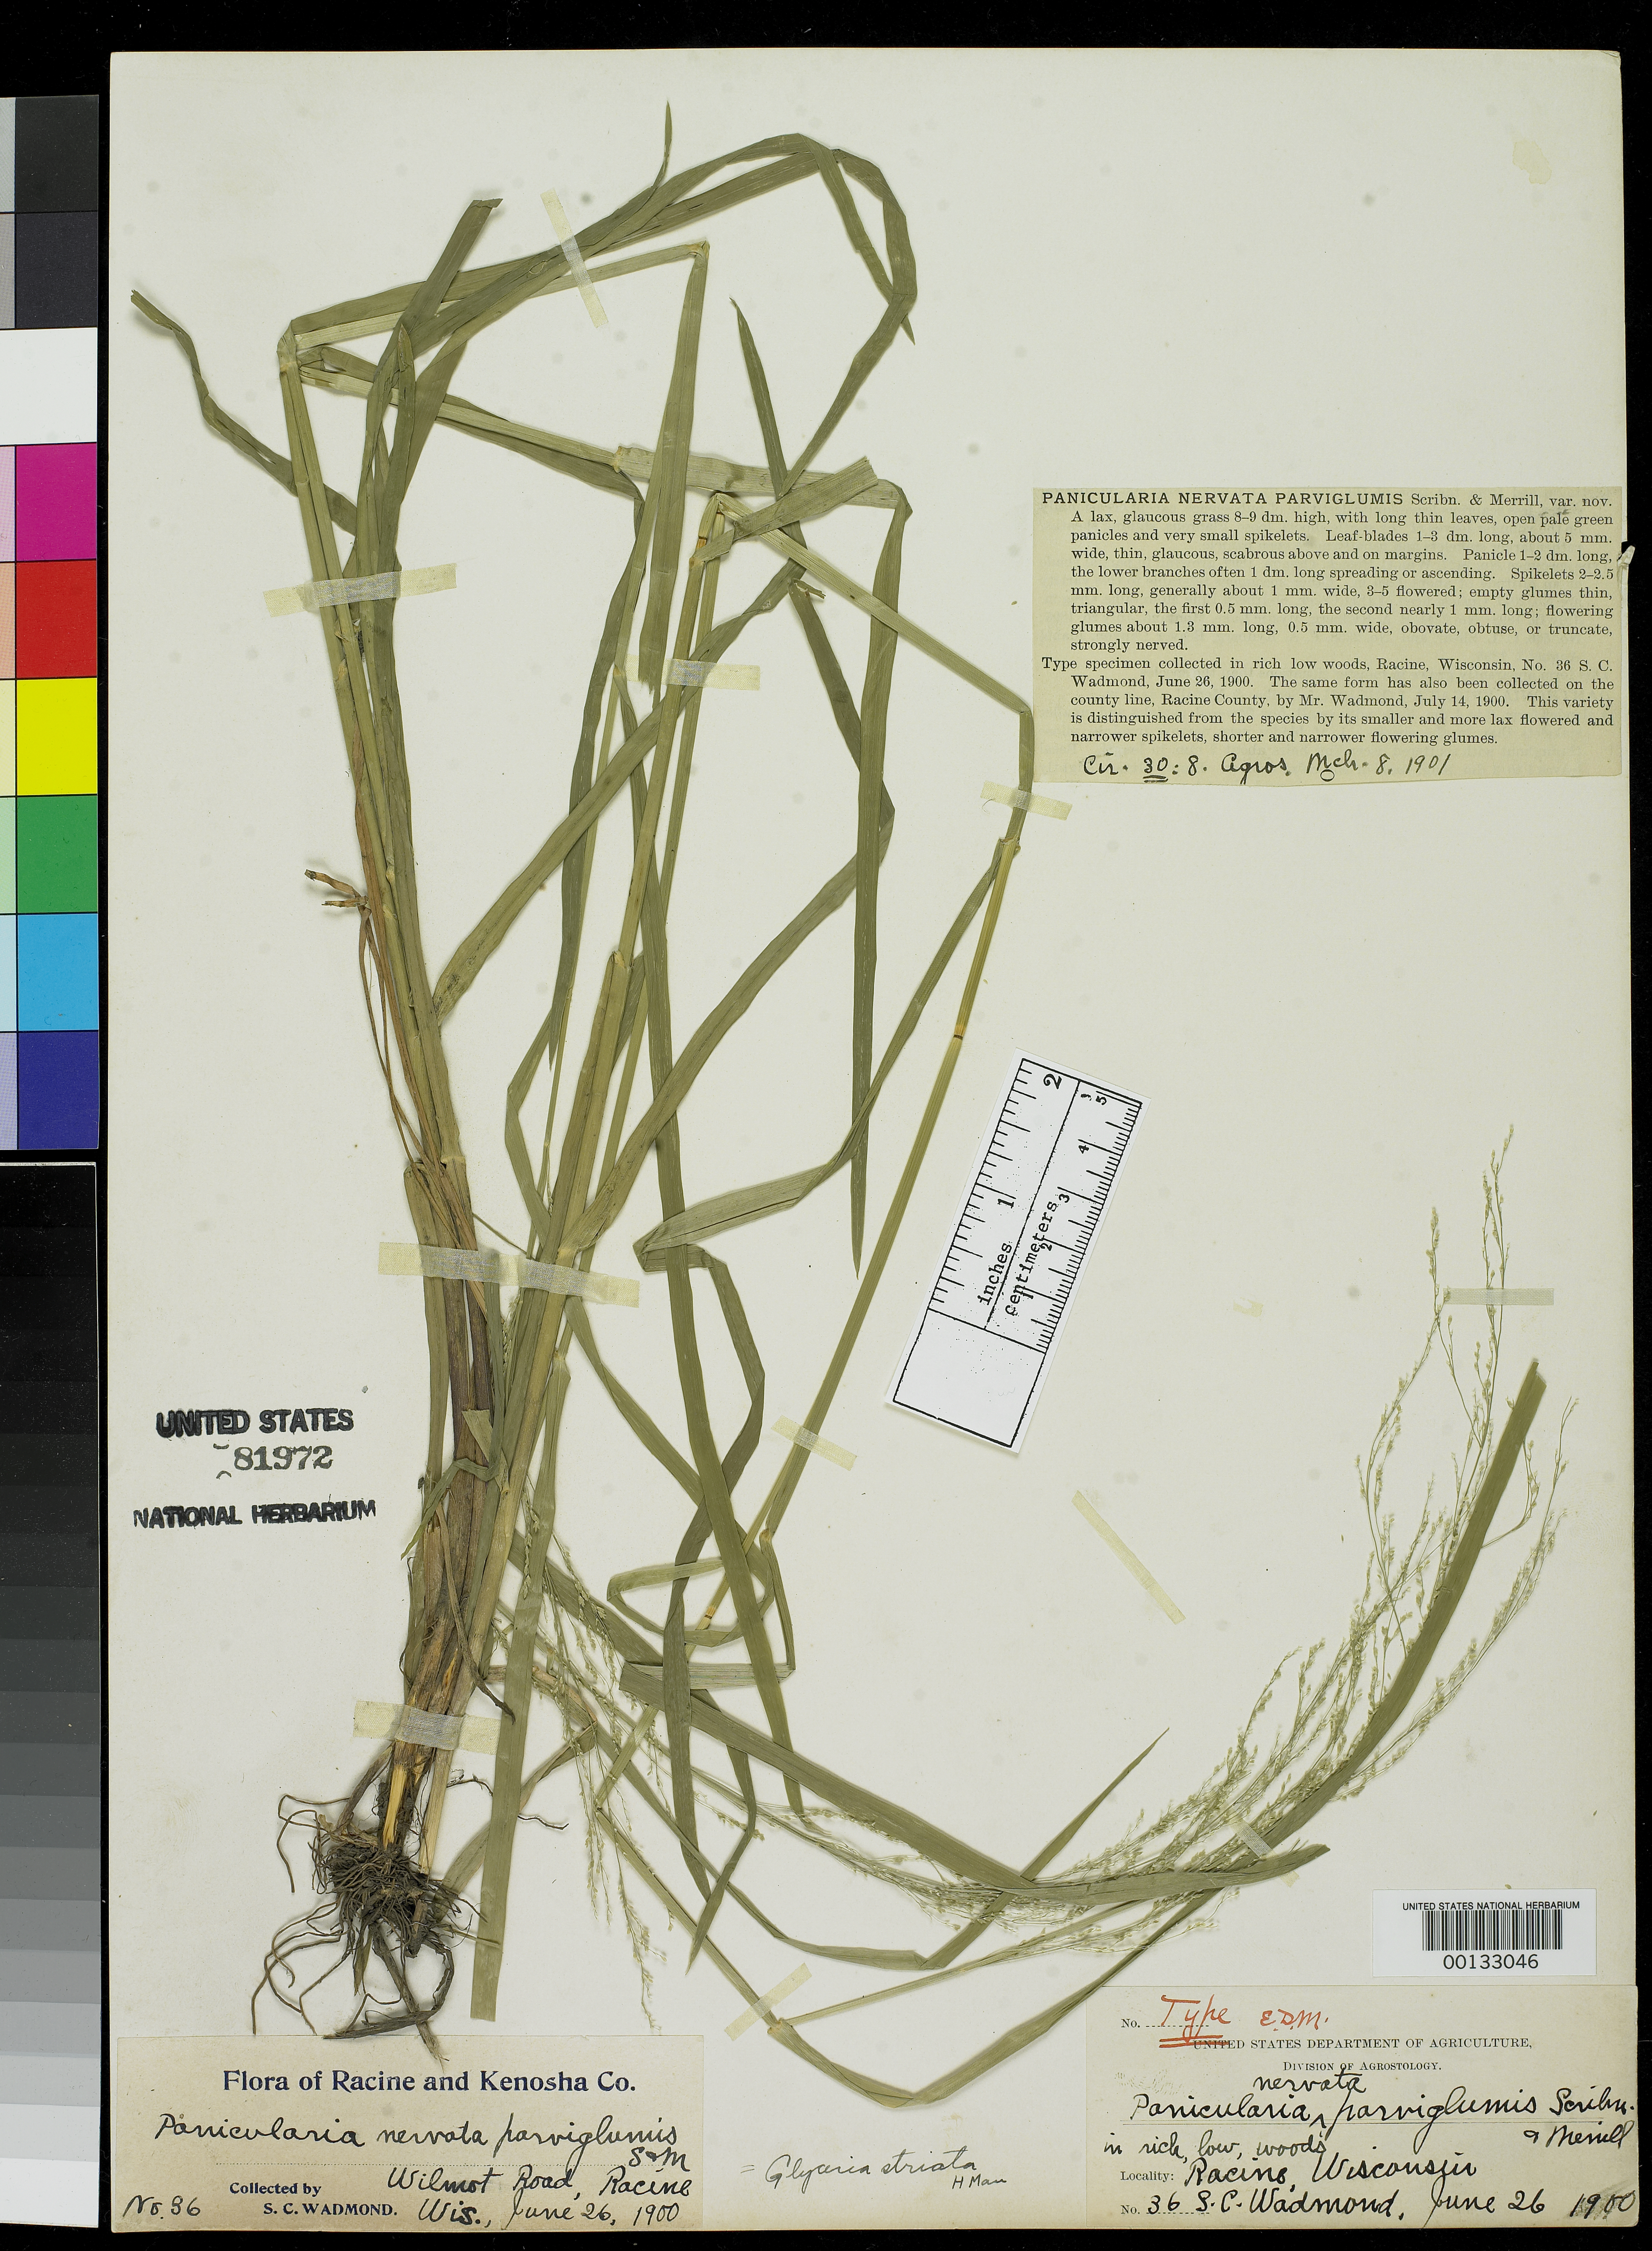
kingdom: Plantae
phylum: Tracheophyta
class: Liliopsida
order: Poales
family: Poaceae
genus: Panicularia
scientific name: Panicularia nervata var. parviglumis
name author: Scribn. & Merr.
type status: Isotype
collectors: S. Wadmond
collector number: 36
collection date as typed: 26 Jun 1900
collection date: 1900-06-26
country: United States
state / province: Wisconsin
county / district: Racine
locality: Wilmot Road, Racine.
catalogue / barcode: US 81972